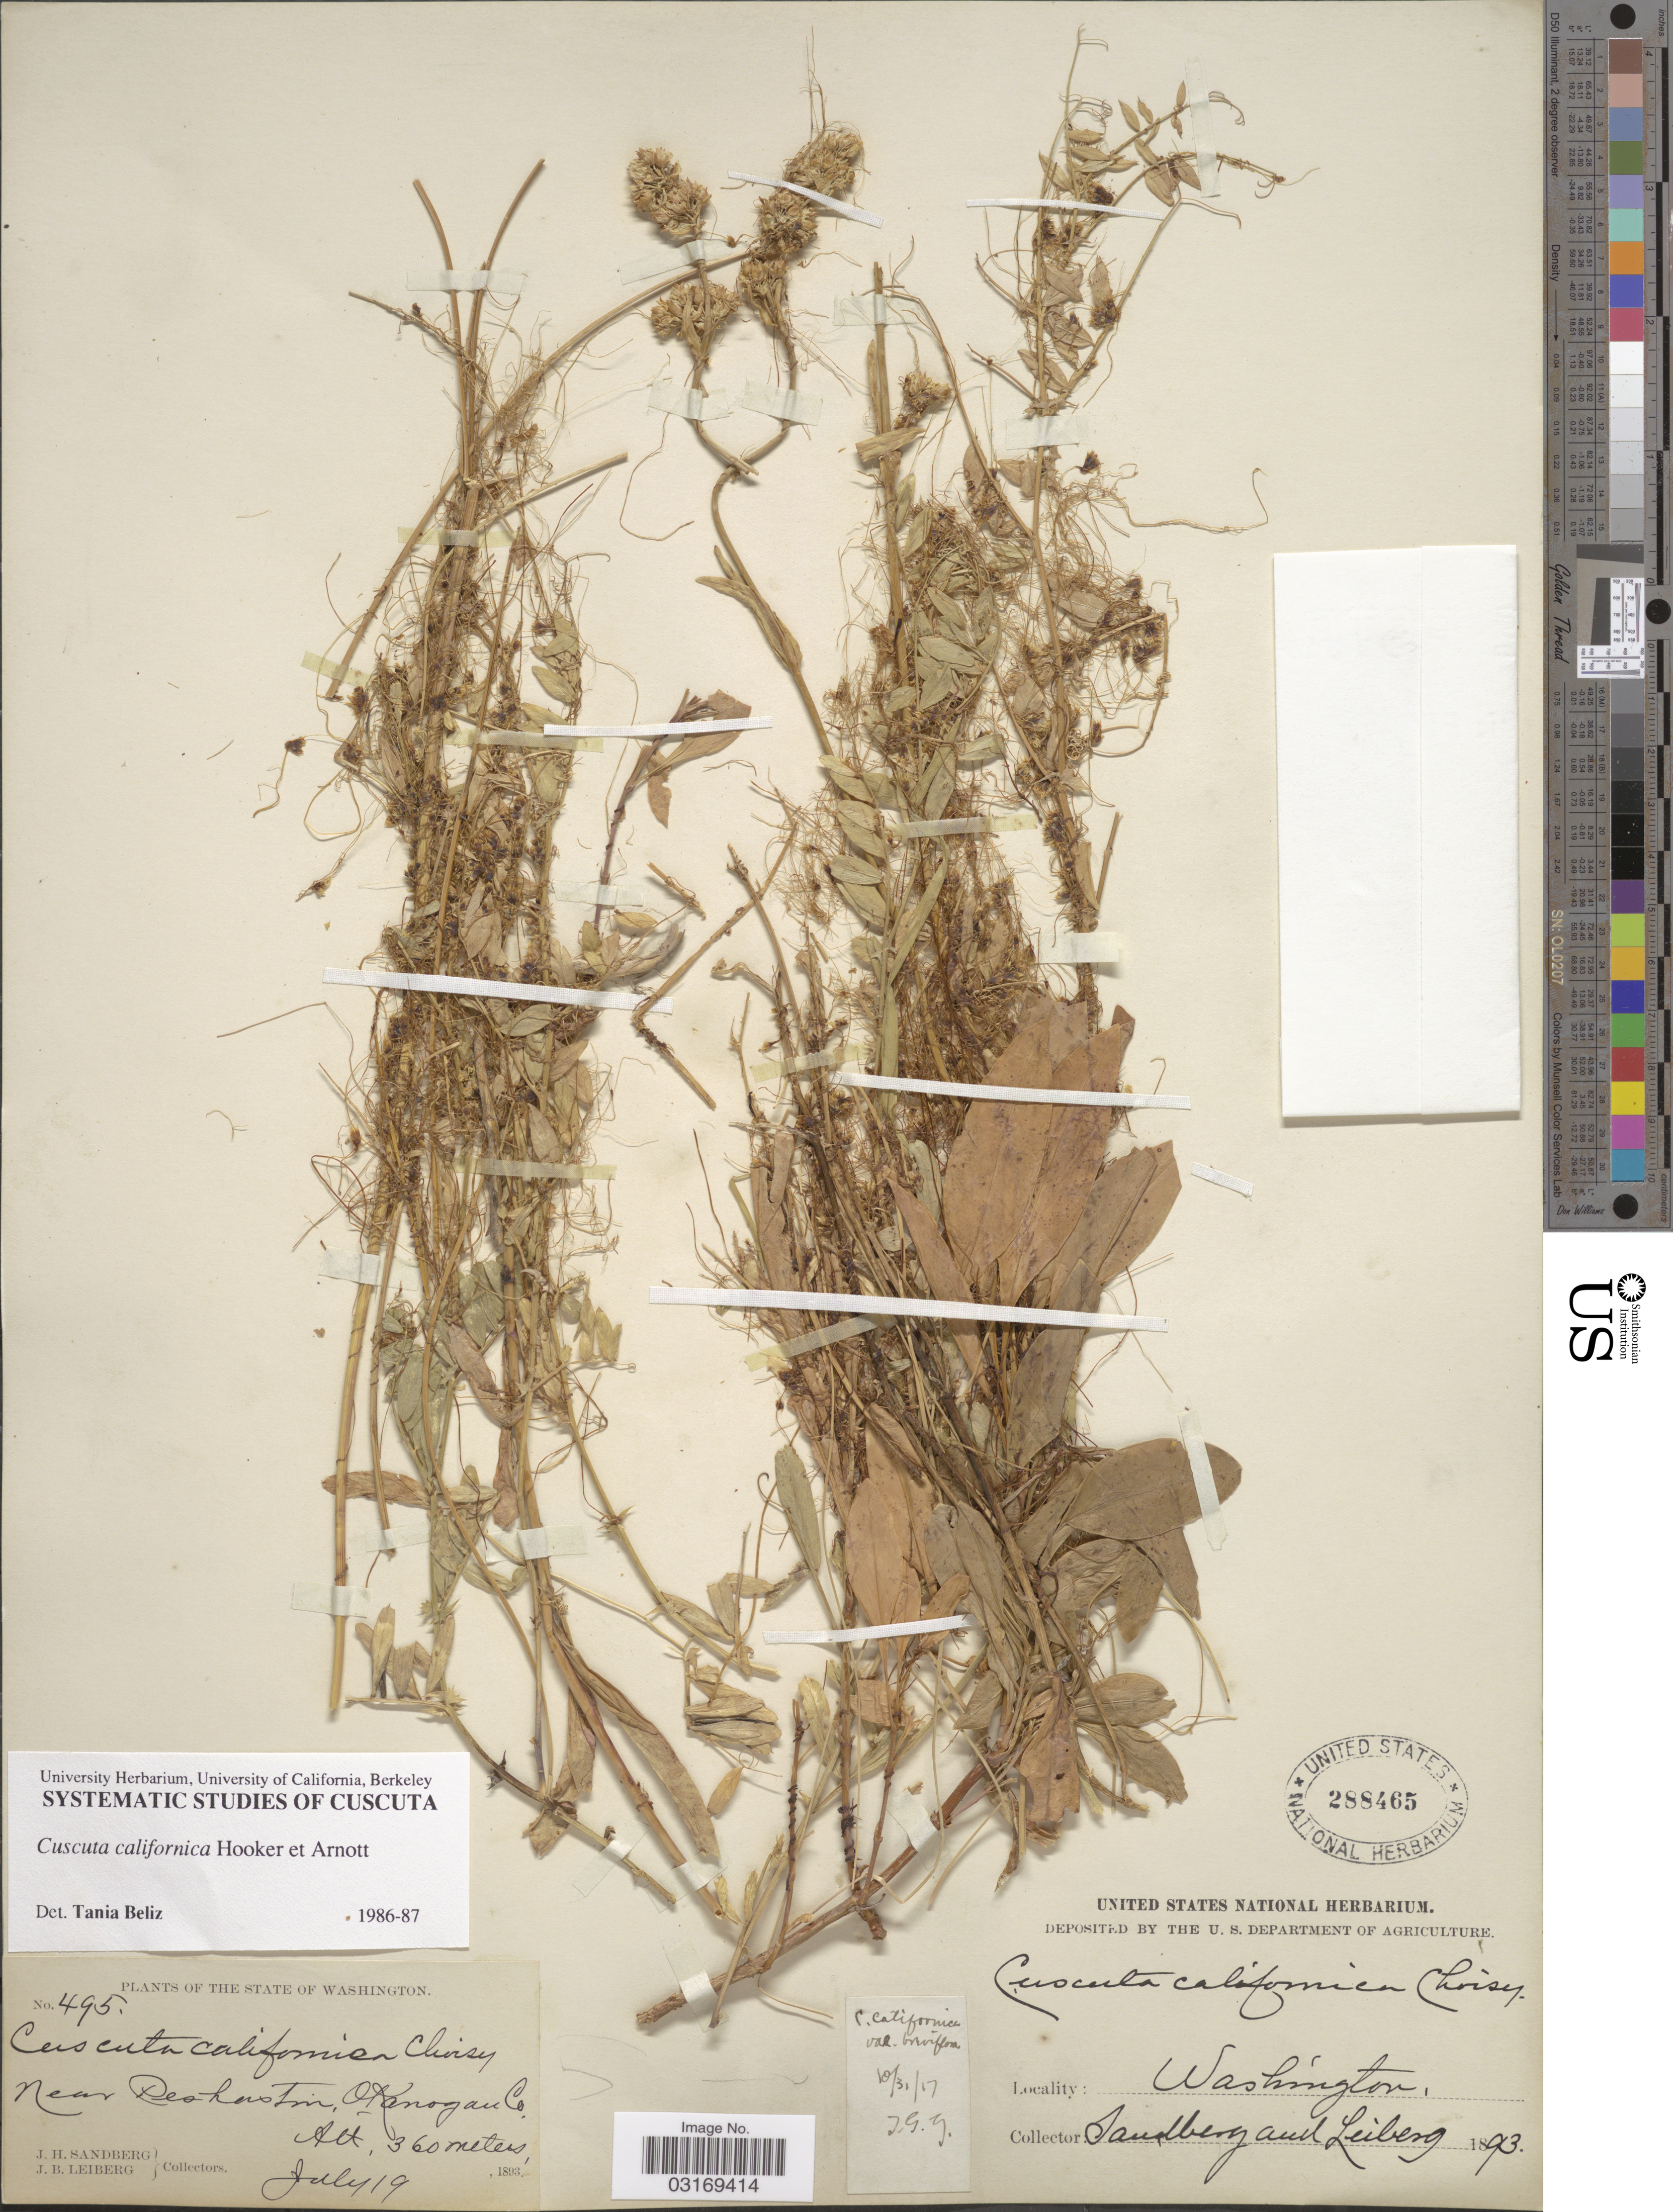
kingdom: Plantae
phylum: Tracheophyta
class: Magnoliopsida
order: Solanales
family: Convolvulaceae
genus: Cuscuta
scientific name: Cuscuta californica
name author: Hook. & Arn.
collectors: J. H. Sandberg & J. B. Leiberg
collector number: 495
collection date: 1893-07-19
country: United States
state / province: Washington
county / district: Okanogan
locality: Near Peshastin, Okanogan Co.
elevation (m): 360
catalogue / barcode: US 288465